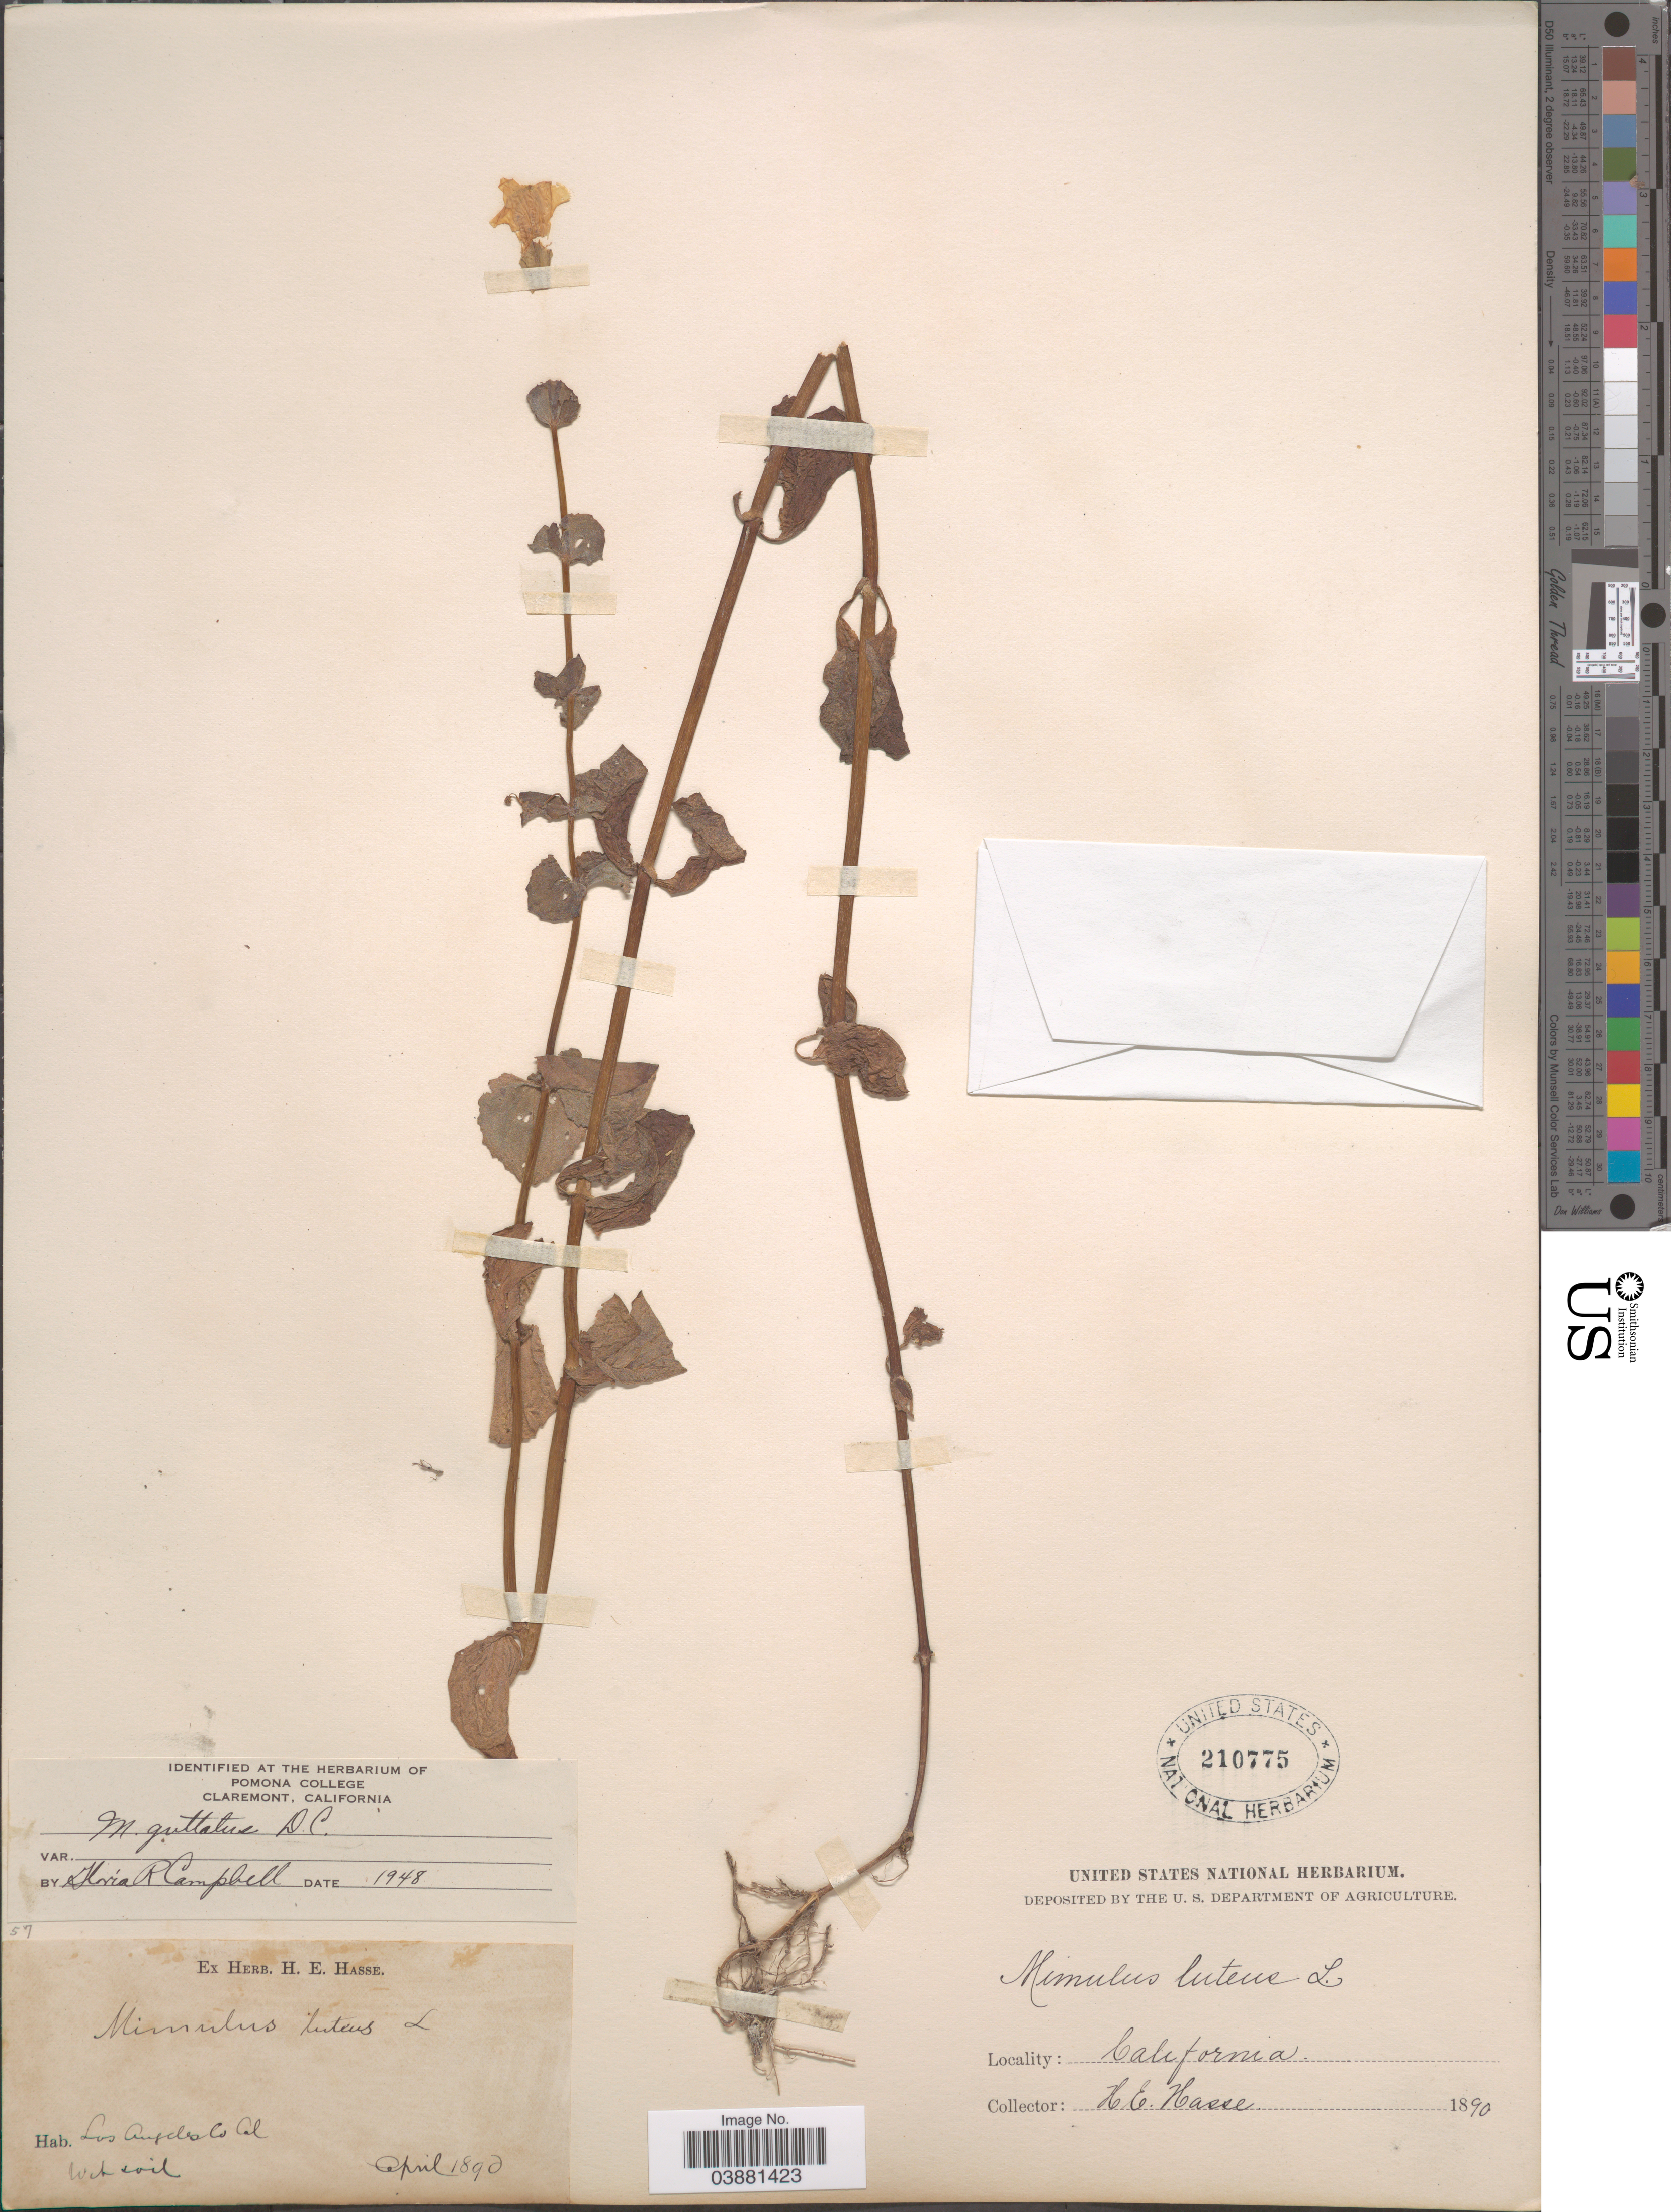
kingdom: Plantae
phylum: Tracheophyta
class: Magnoliopsida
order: Lamiales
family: Phrymaceae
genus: Mimulus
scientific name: Mimulus guttatus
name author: DC.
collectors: H. E. Hasse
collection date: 1890-04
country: United States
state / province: California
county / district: Los Angeles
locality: Los Angeles.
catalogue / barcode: US 210775